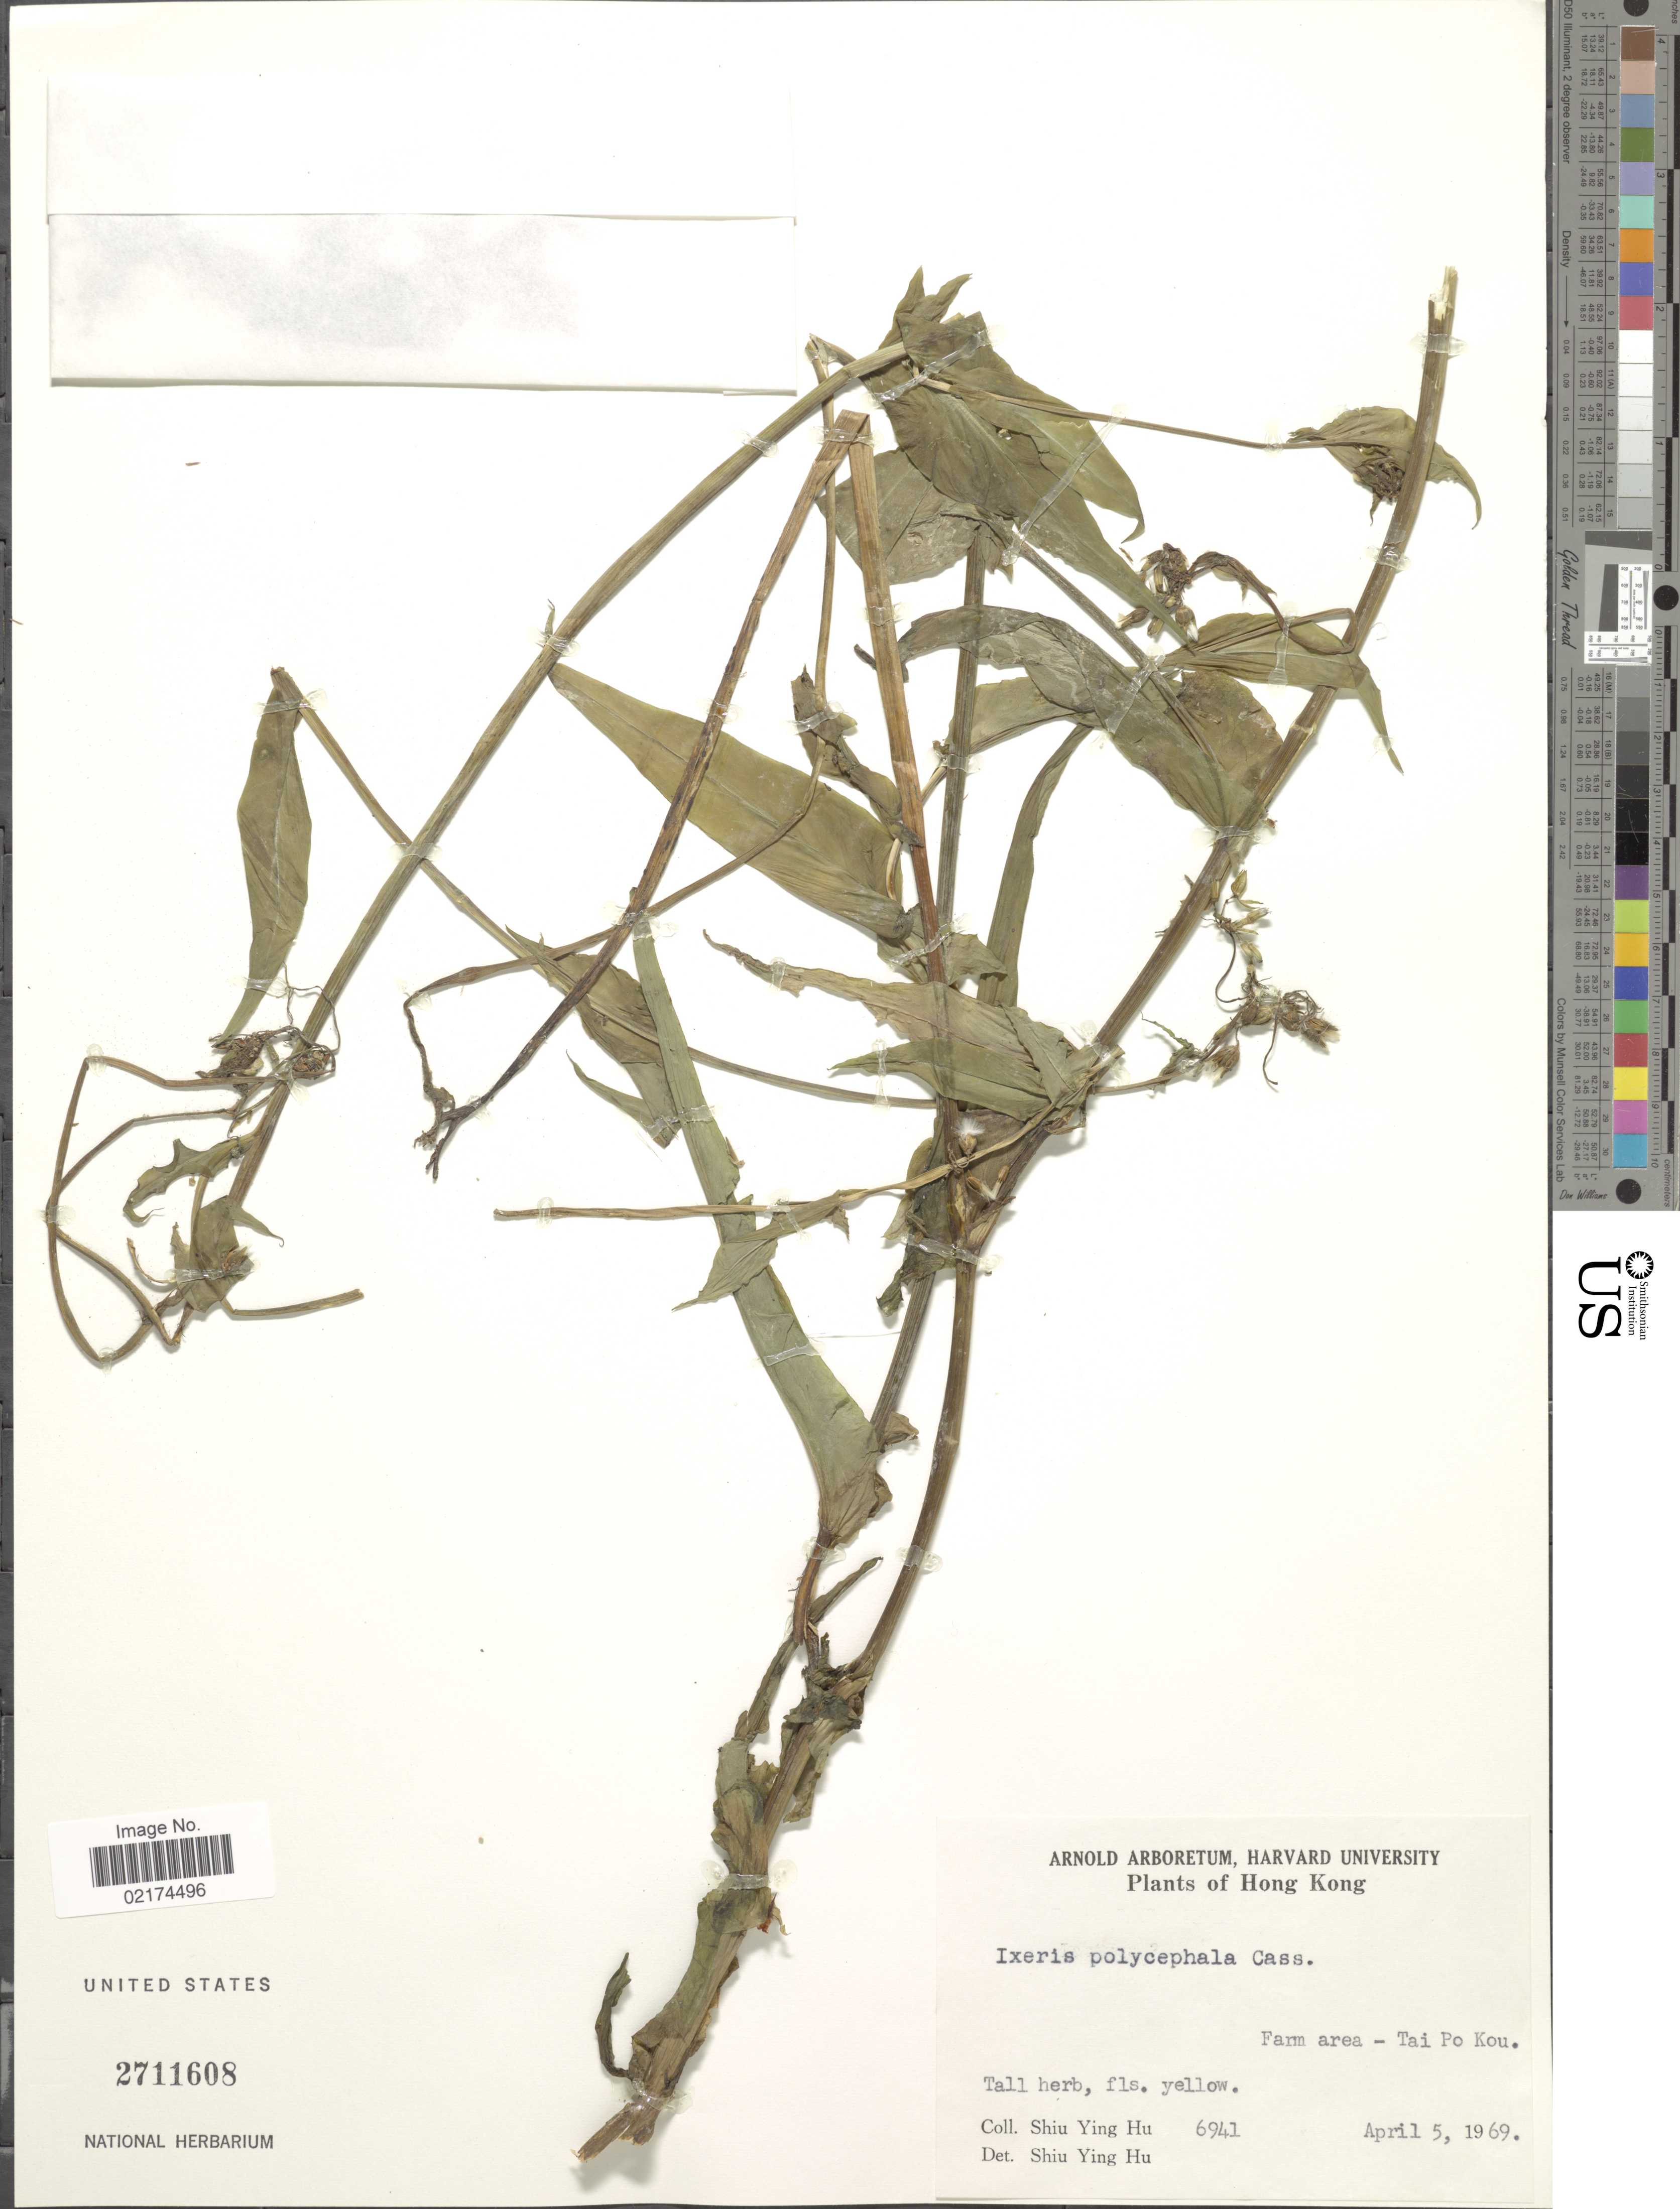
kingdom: Plantae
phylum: Tracheophyta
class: Magnoliopsida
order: Asterales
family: Asteraceae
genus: Ixeris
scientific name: Ixeris polycephala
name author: Cass. ex DC.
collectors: S. Y. Hu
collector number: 6941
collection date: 1969-04-05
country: China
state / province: Hong Kong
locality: Farm area - Tai Po Kou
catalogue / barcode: US 2711608